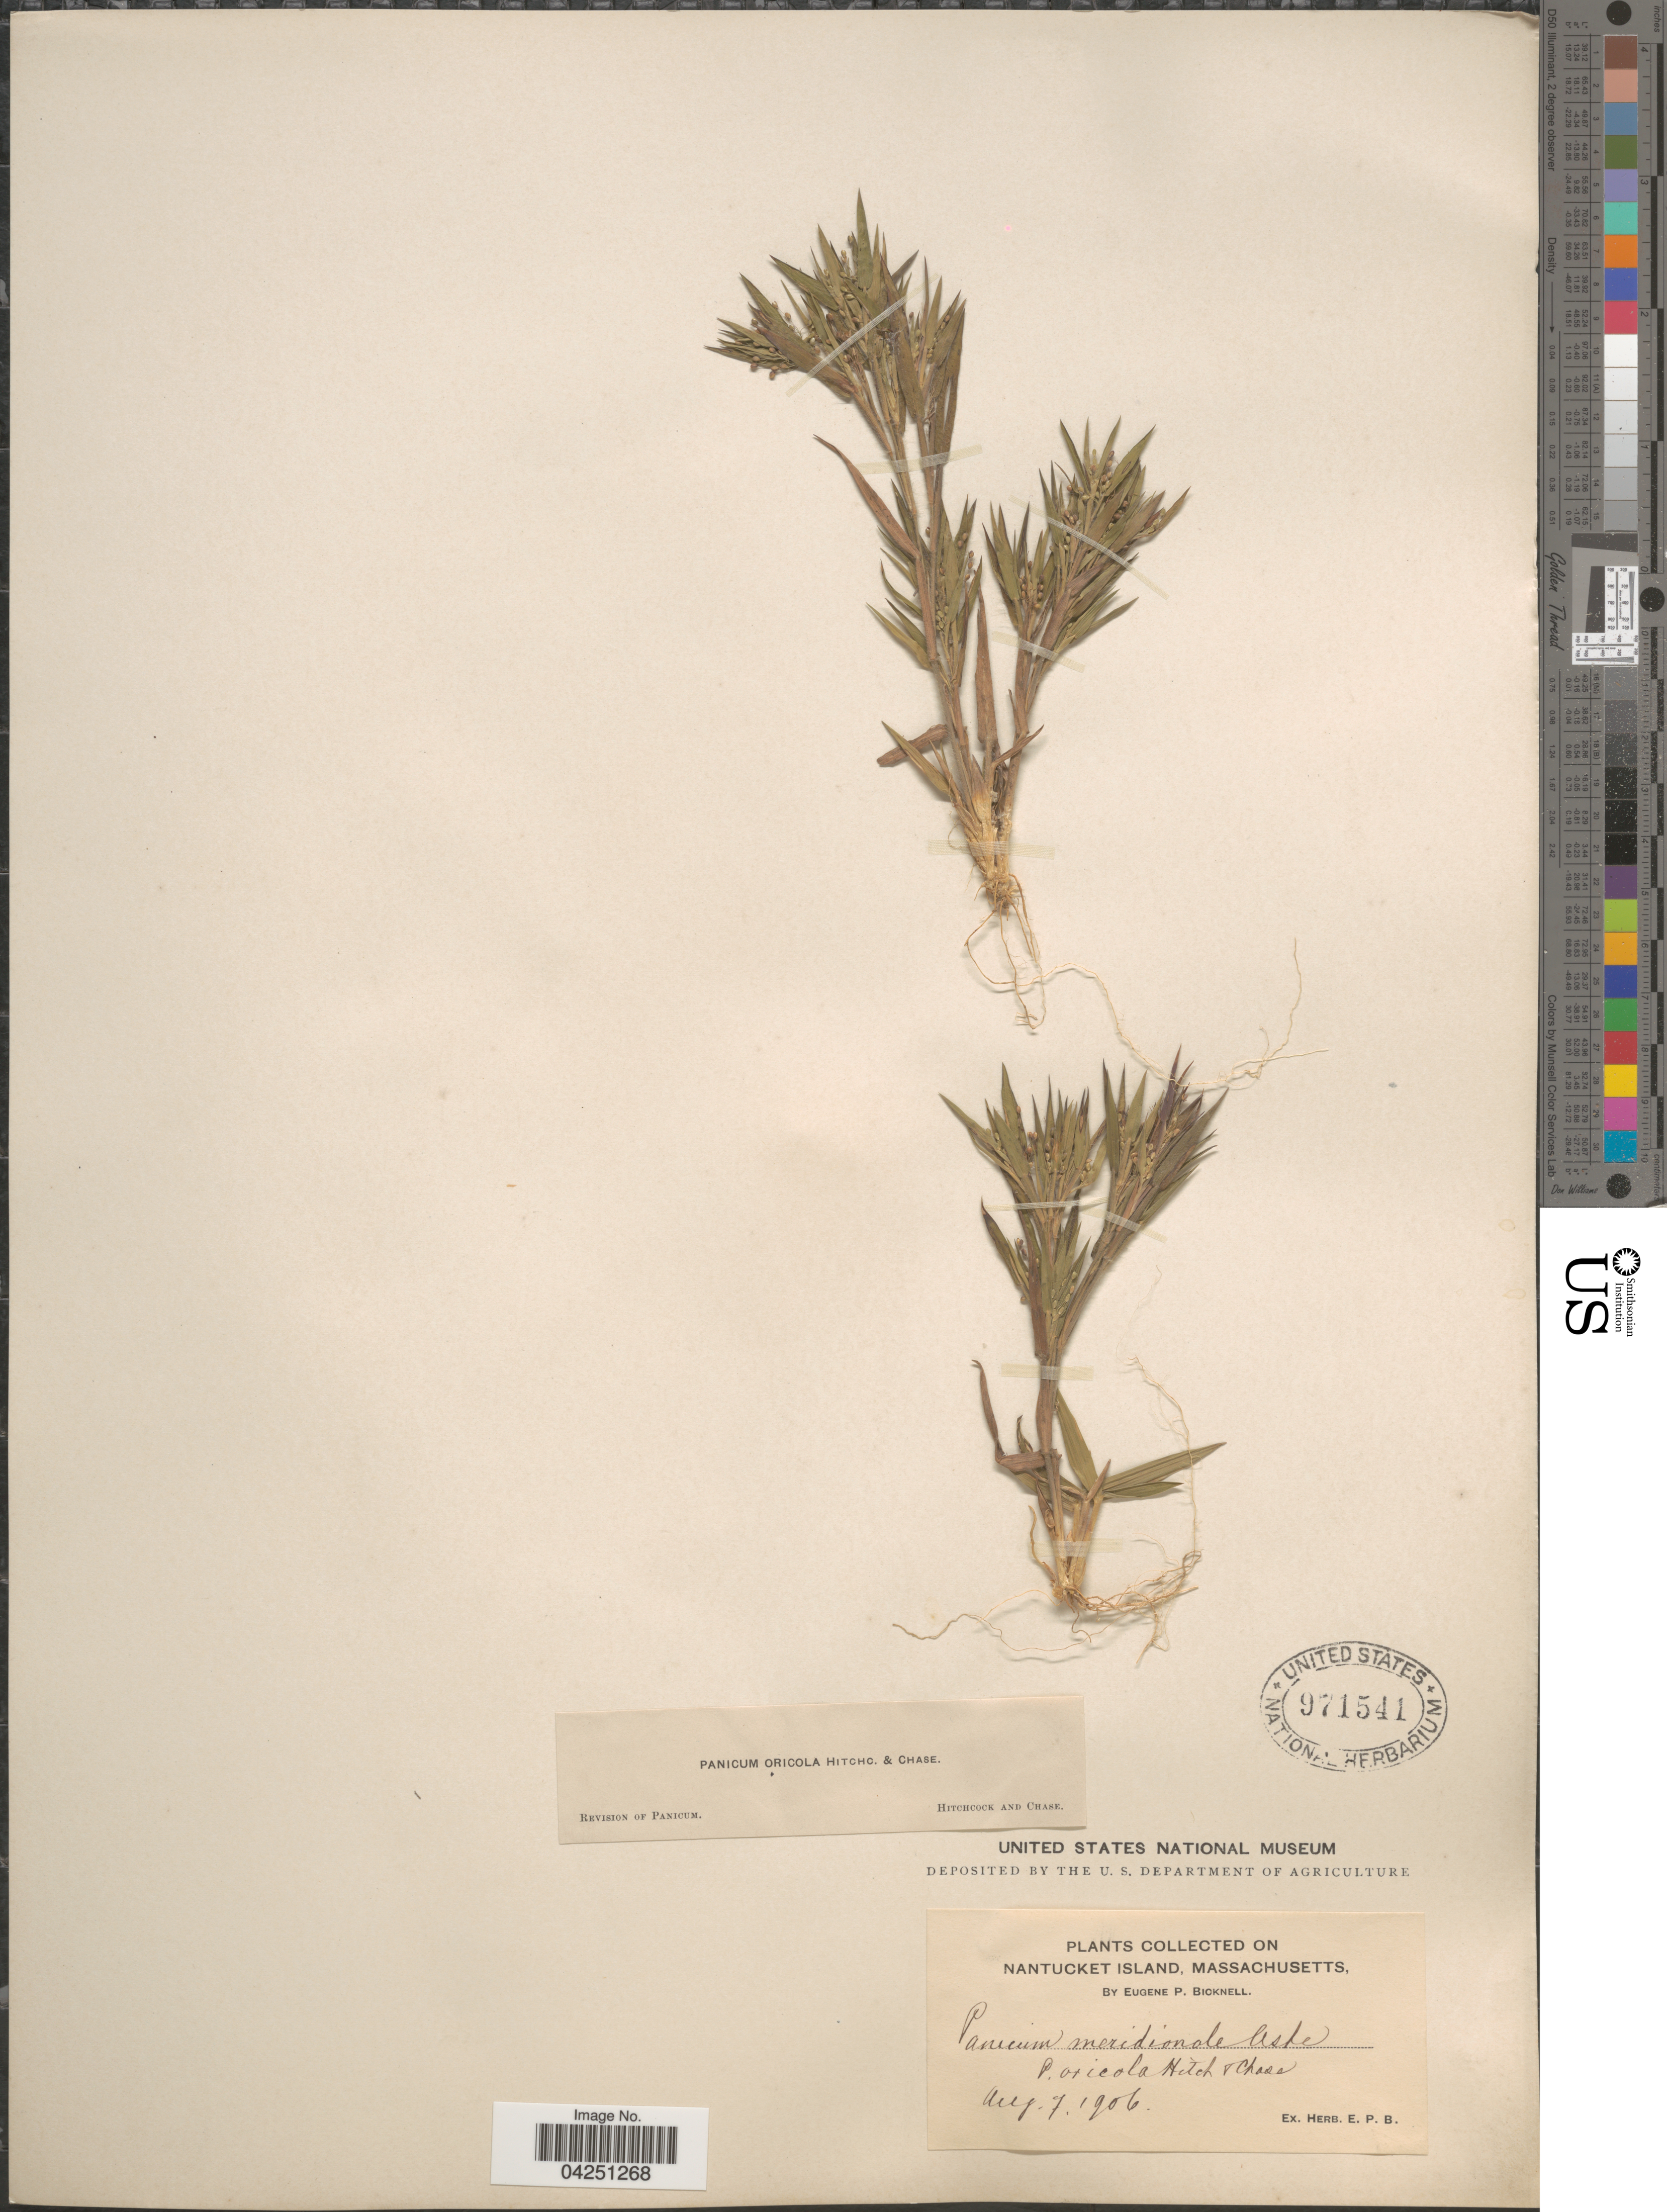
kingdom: Plantae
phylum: Tracheophyta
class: Liliopsida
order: Poales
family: Poaceae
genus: Dichanthelium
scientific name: Dichanthelium acuminatum var. acuminatum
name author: (Sw.) Gould & C.A. Clark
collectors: E. P. Bicknell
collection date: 1906-08-07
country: United States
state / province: Massachusetts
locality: Nantucket Island.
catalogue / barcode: US 971541